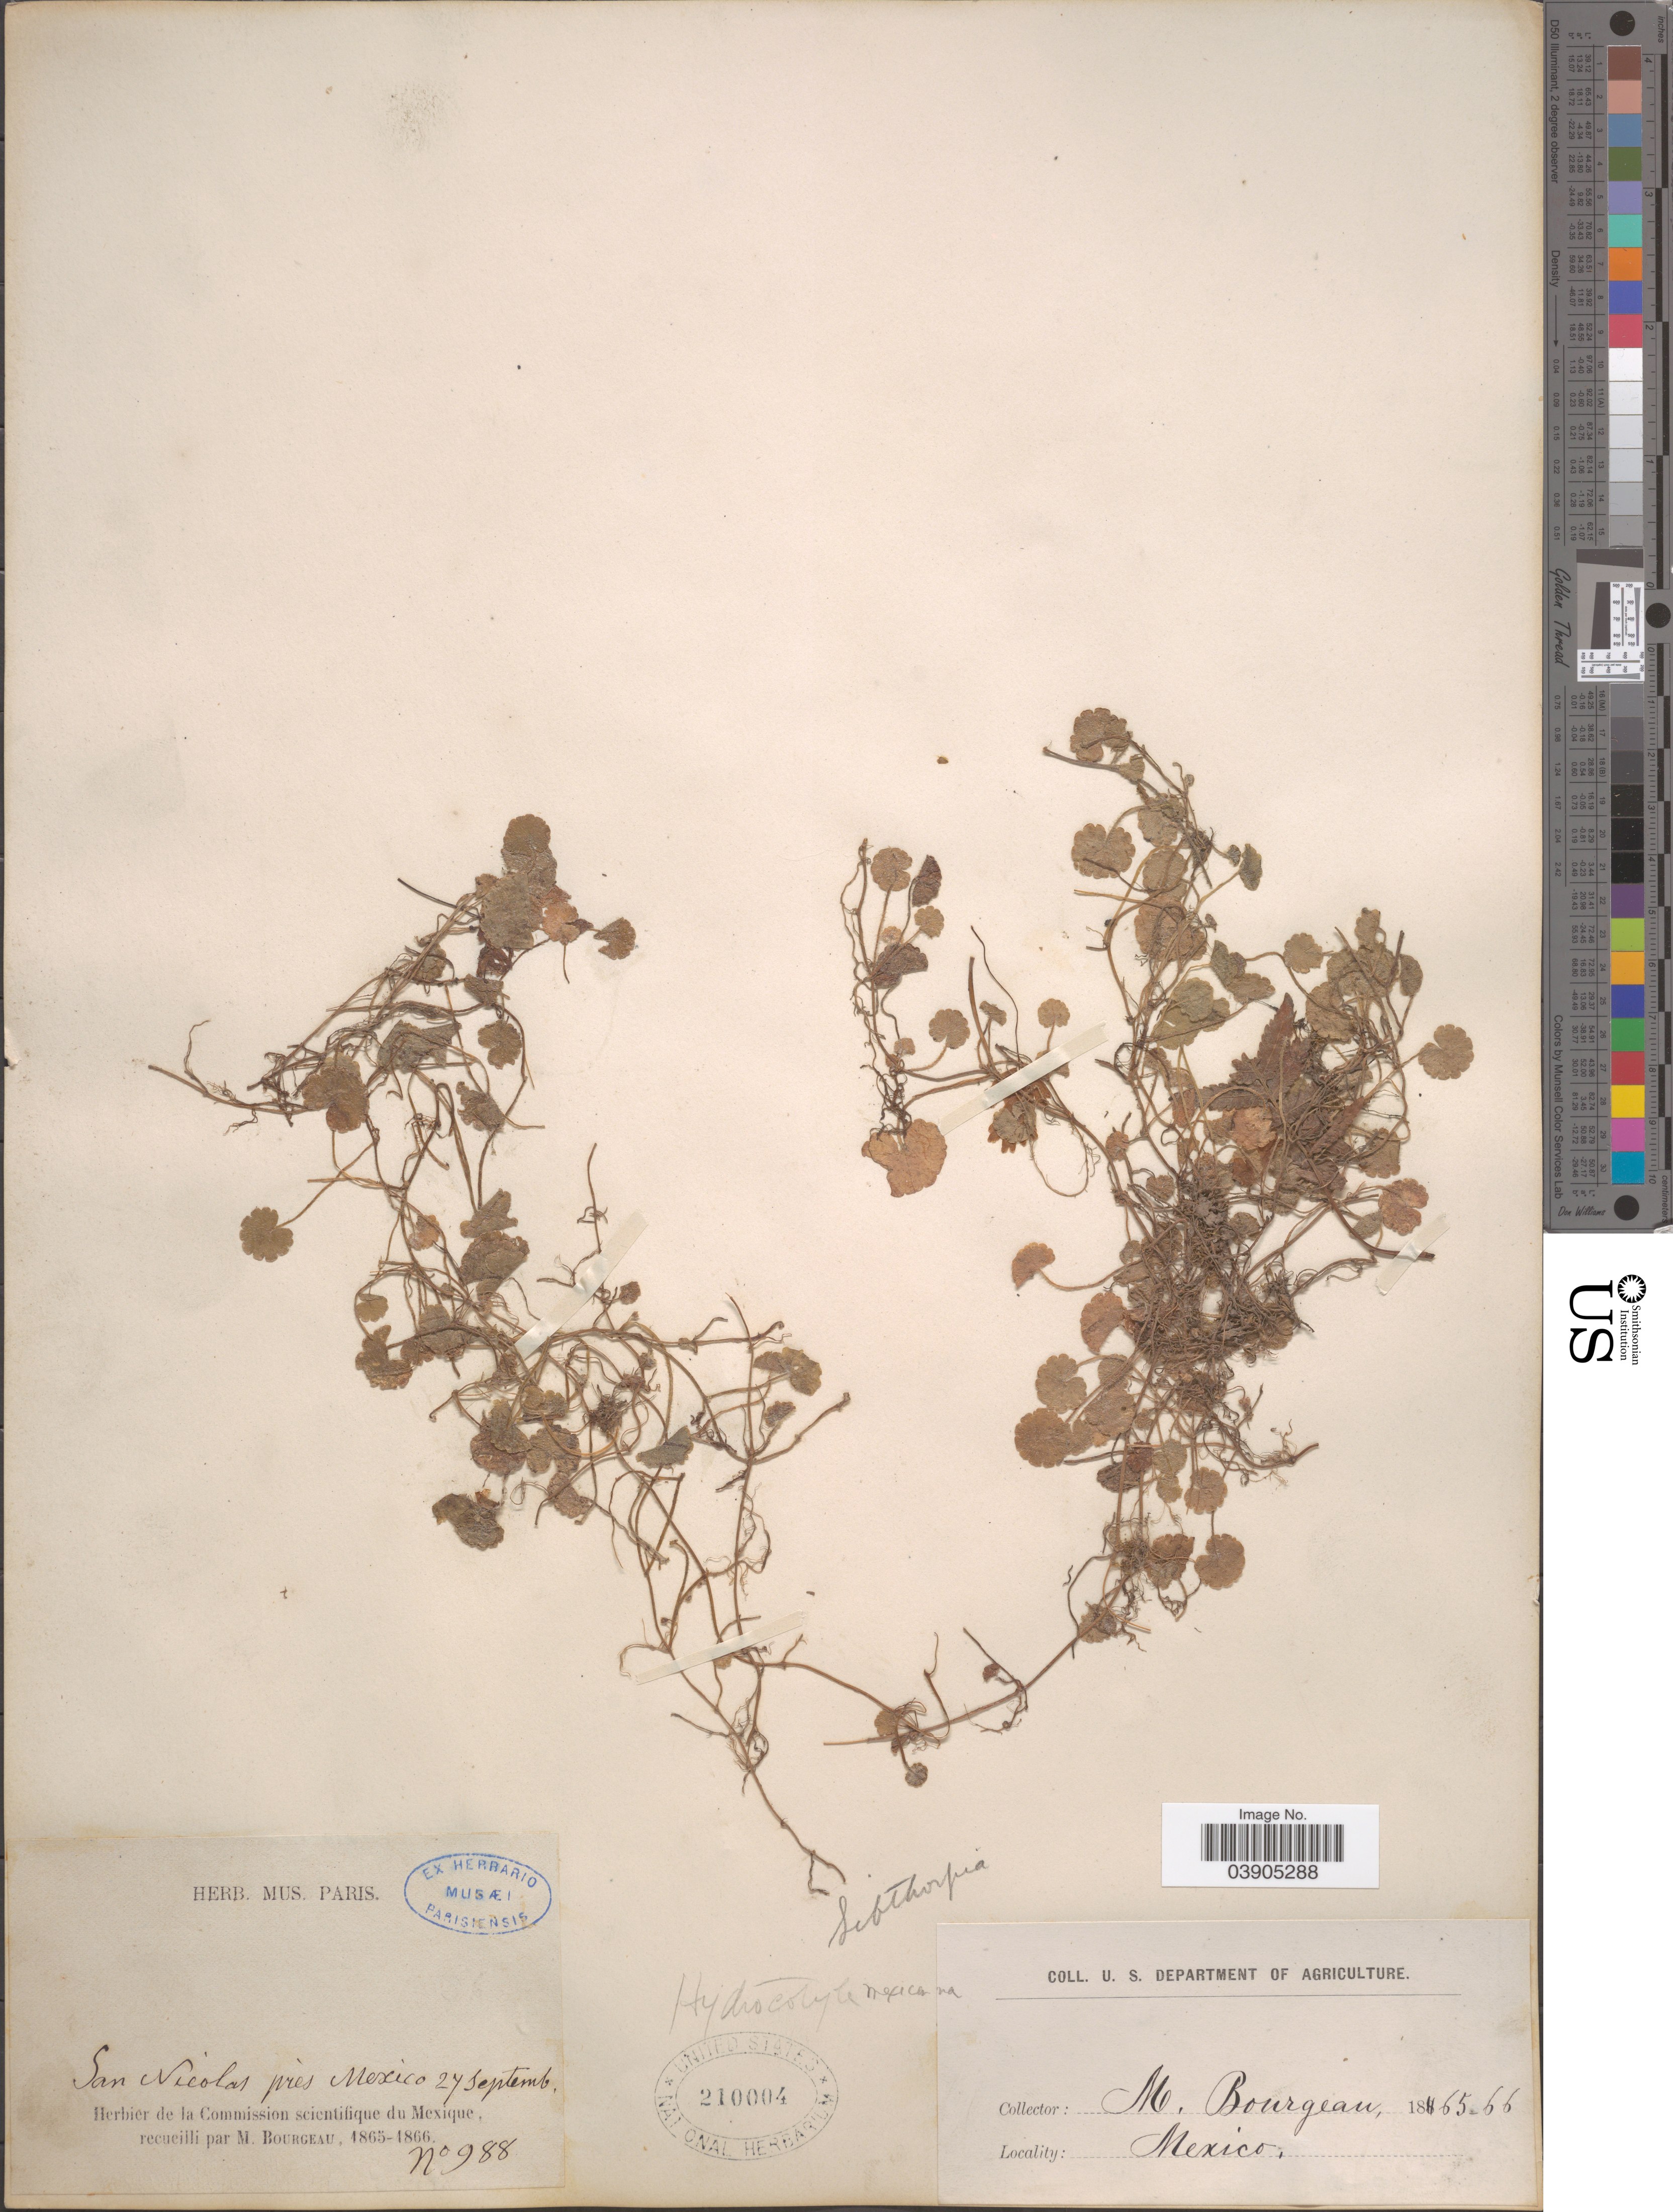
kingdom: Plantae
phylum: Tracheophyta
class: Magnoliopsida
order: Lamiales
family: Plantaginaceae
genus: Sibthorpia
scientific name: Sibthorpia repens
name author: (L.) Kuntze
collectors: M. Bourgeau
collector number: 988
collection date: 1865-09-27/1866-09-27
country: Mexico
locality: San Nicolas près Mexico.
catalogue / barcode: US 210004